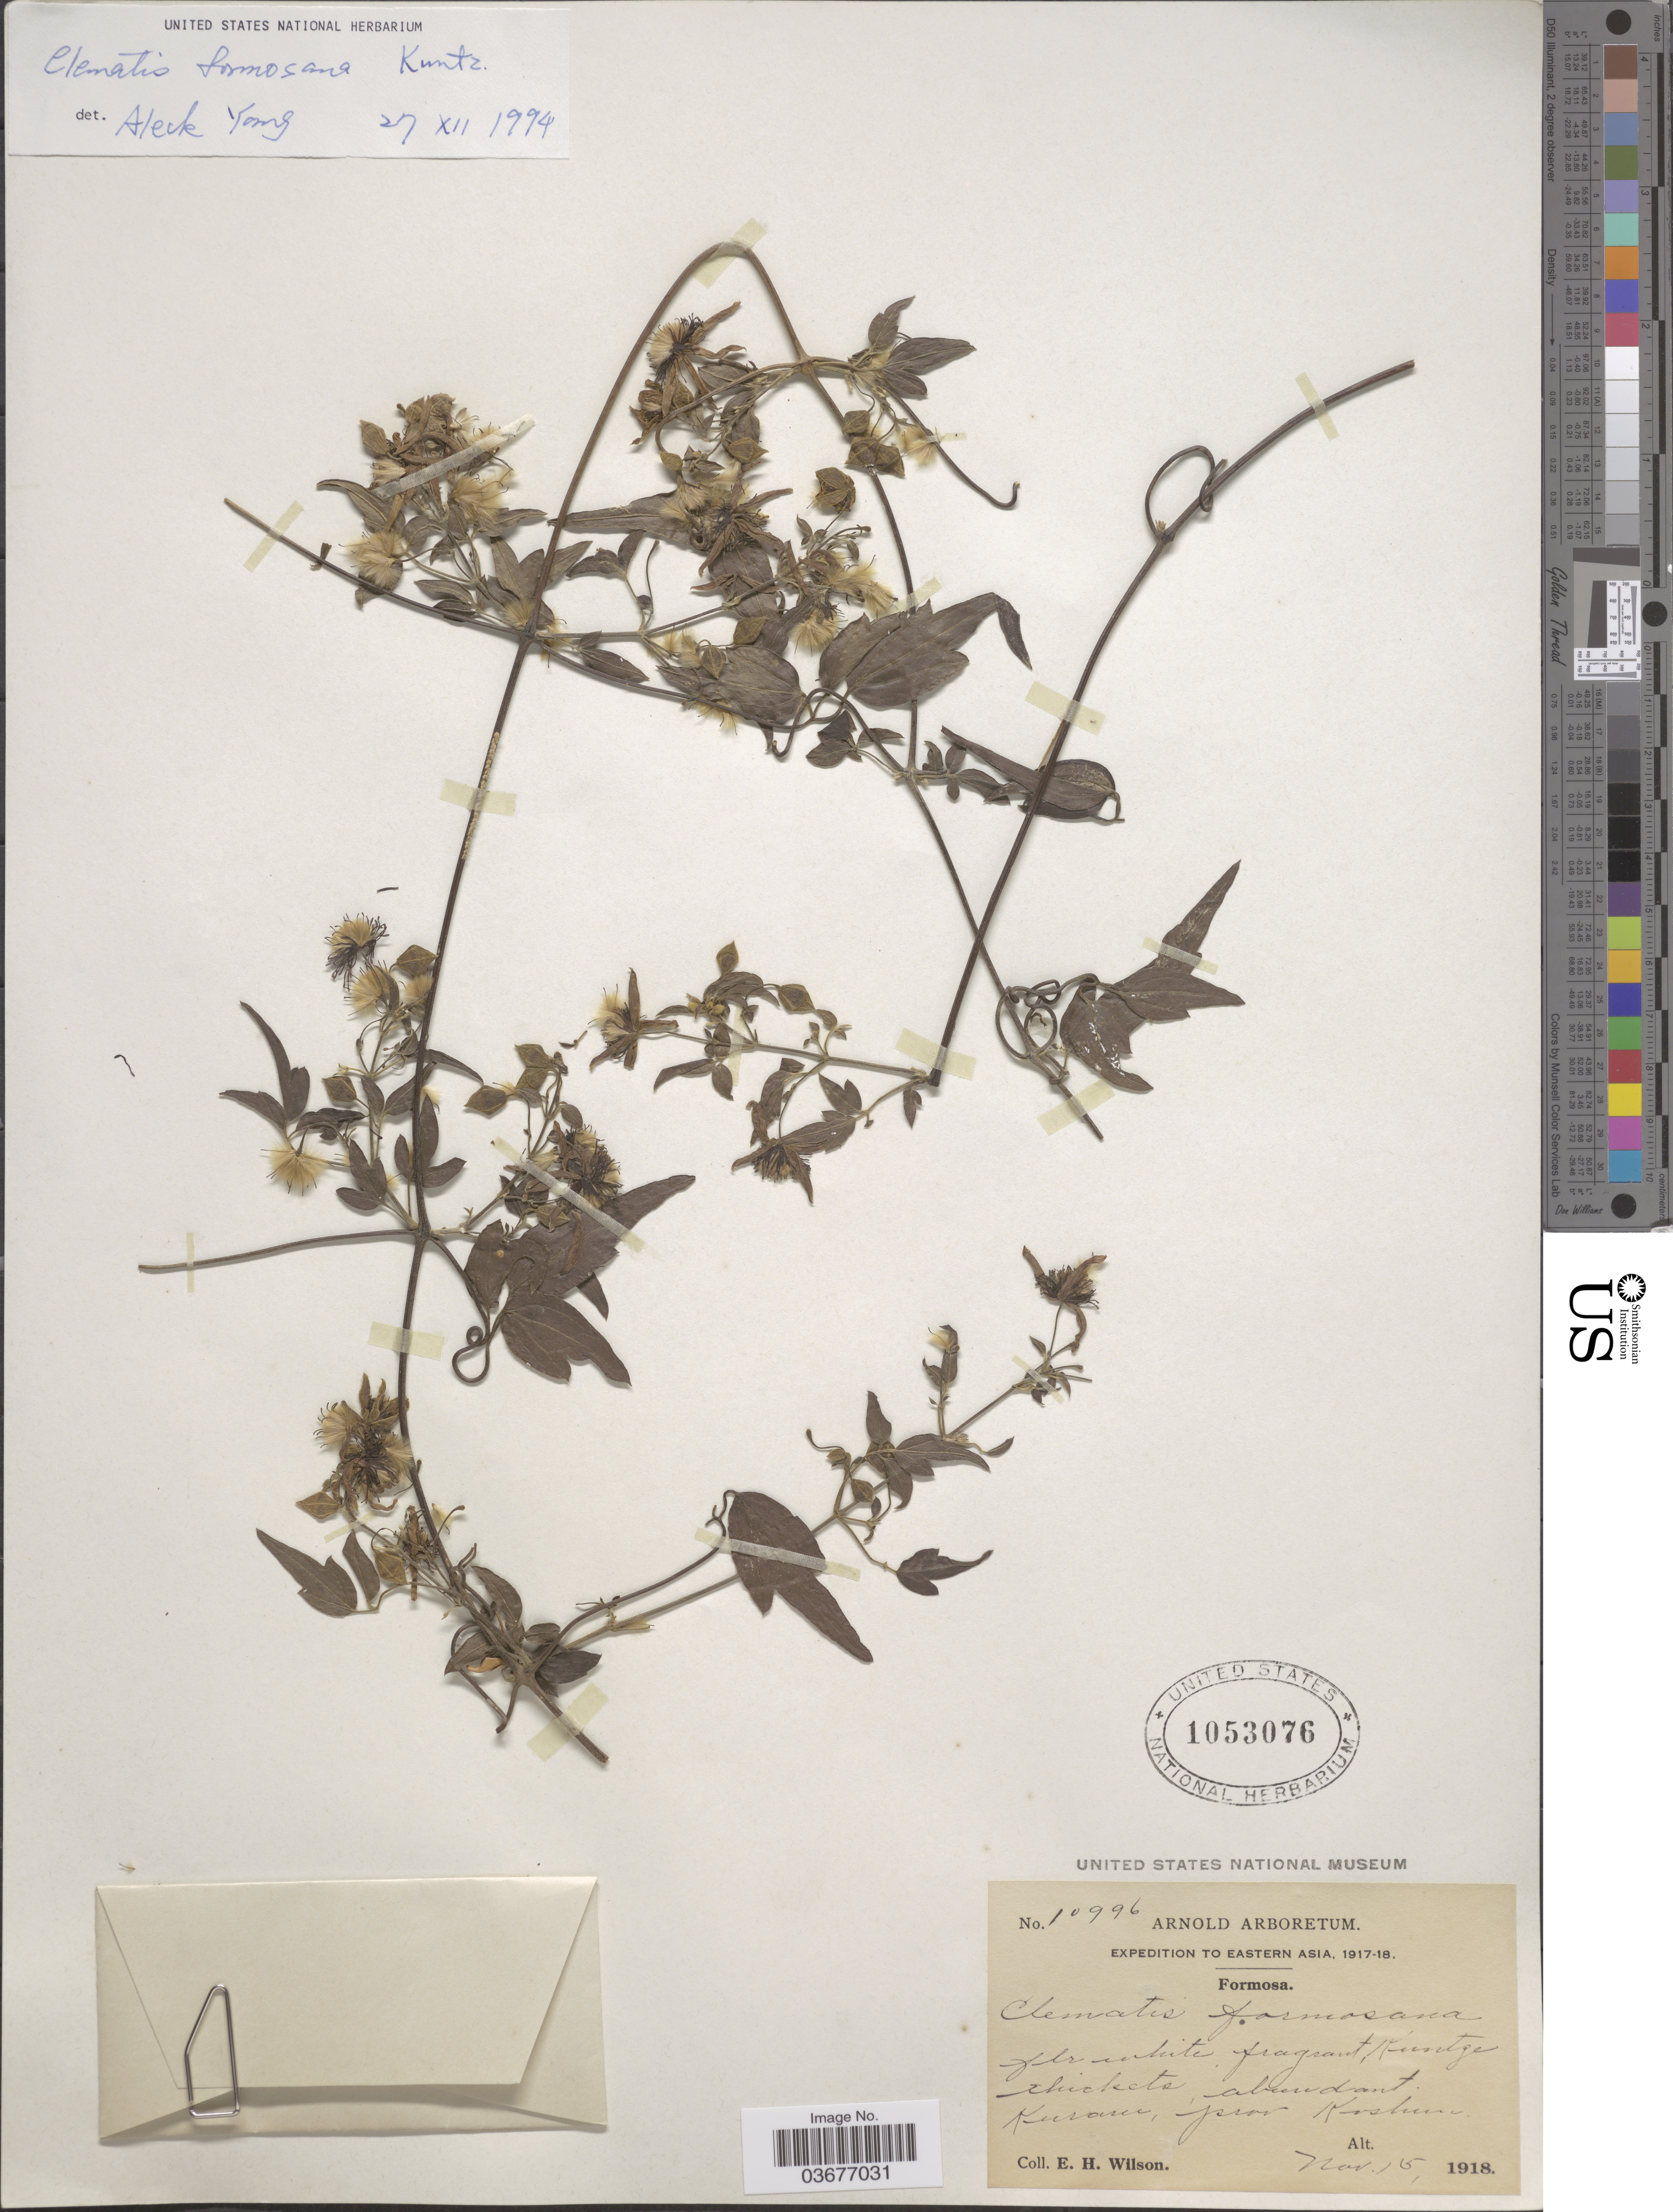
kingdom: Plantae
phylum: Tracheophyta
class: Magnoliopsida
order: Ranunculales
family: Ranunculaceae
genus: Clematis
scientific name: Clematis formosana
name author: Kuntze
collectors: E. Wilson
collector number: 10996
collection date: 1918-11-15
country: Taiwan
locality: Eastern Asia. Formosa. Kuram, prov. Koshun.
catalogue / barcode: US 1053076